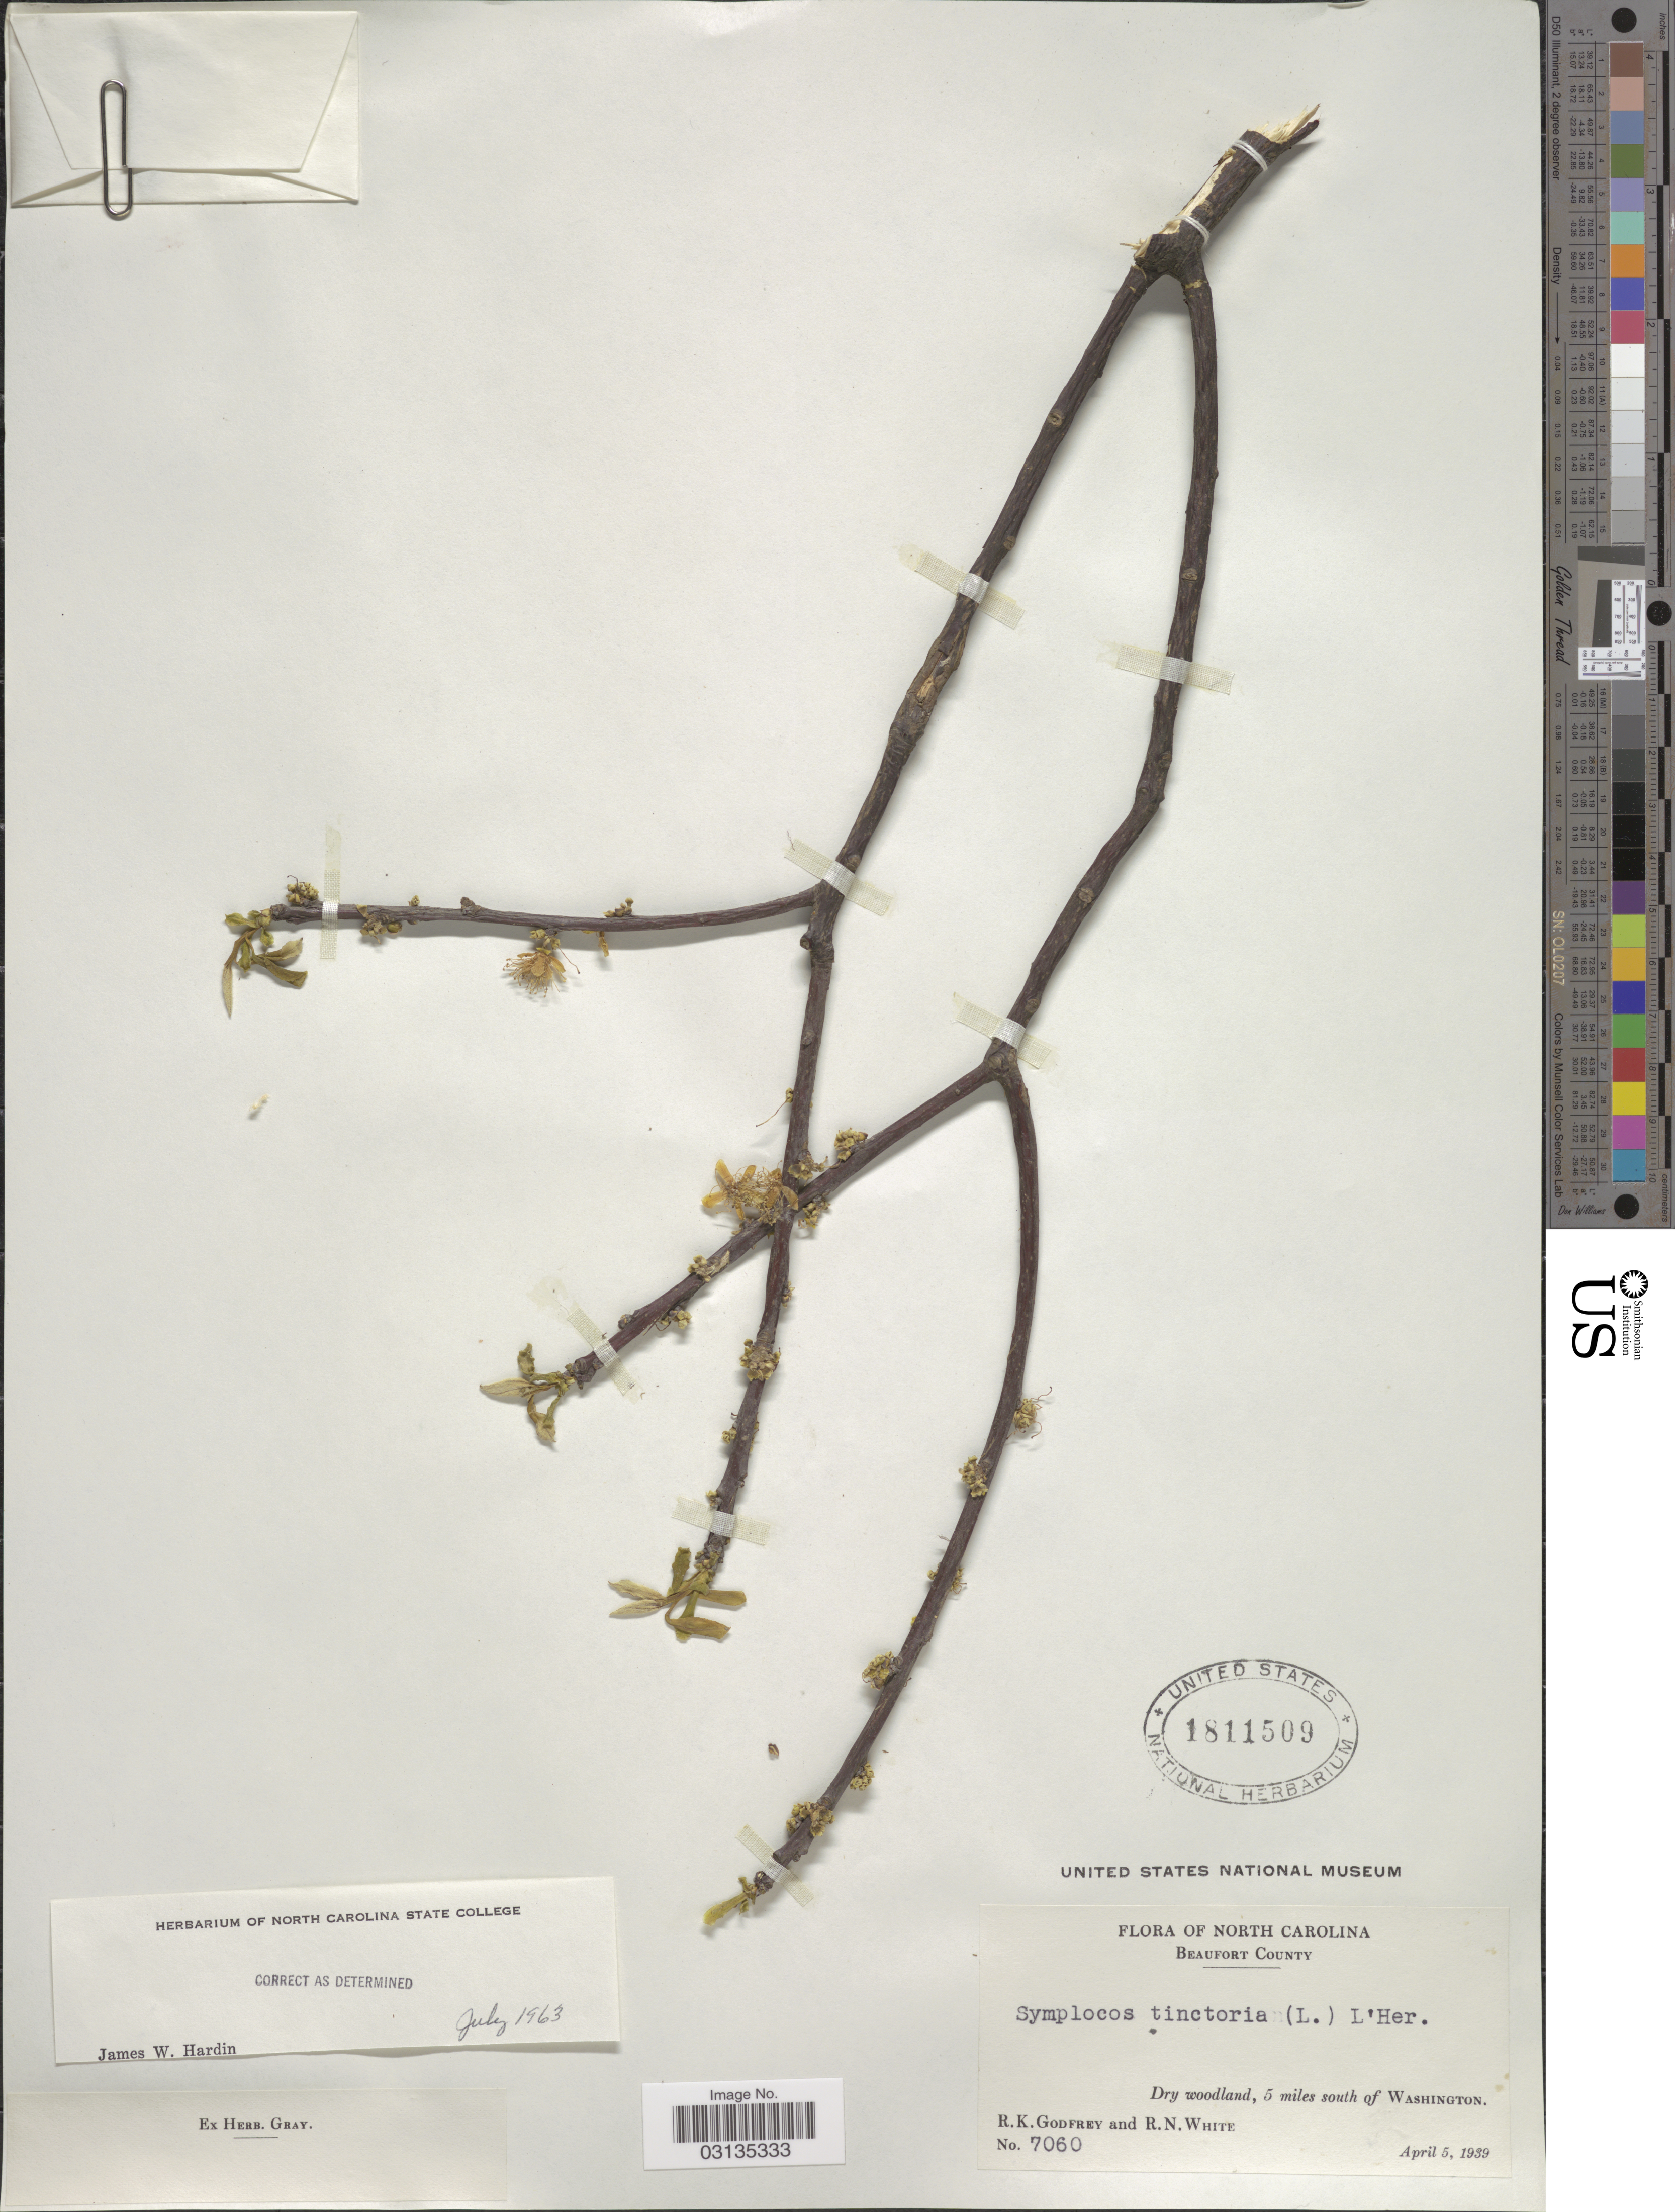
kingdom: Plantae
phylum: Tracheophyta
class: Magnoliopsida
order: Ericales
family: Symplocaceae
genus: Symplocos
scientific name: Symplocos tinctoria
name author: (L.) L'Hér.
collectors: R. K. Godfrey & R. N. White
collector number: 7060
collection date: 1939-04-05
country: United States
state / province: North Carolina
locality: Beaufort County, 5 miles south of Washington.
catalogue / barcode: US 1811509